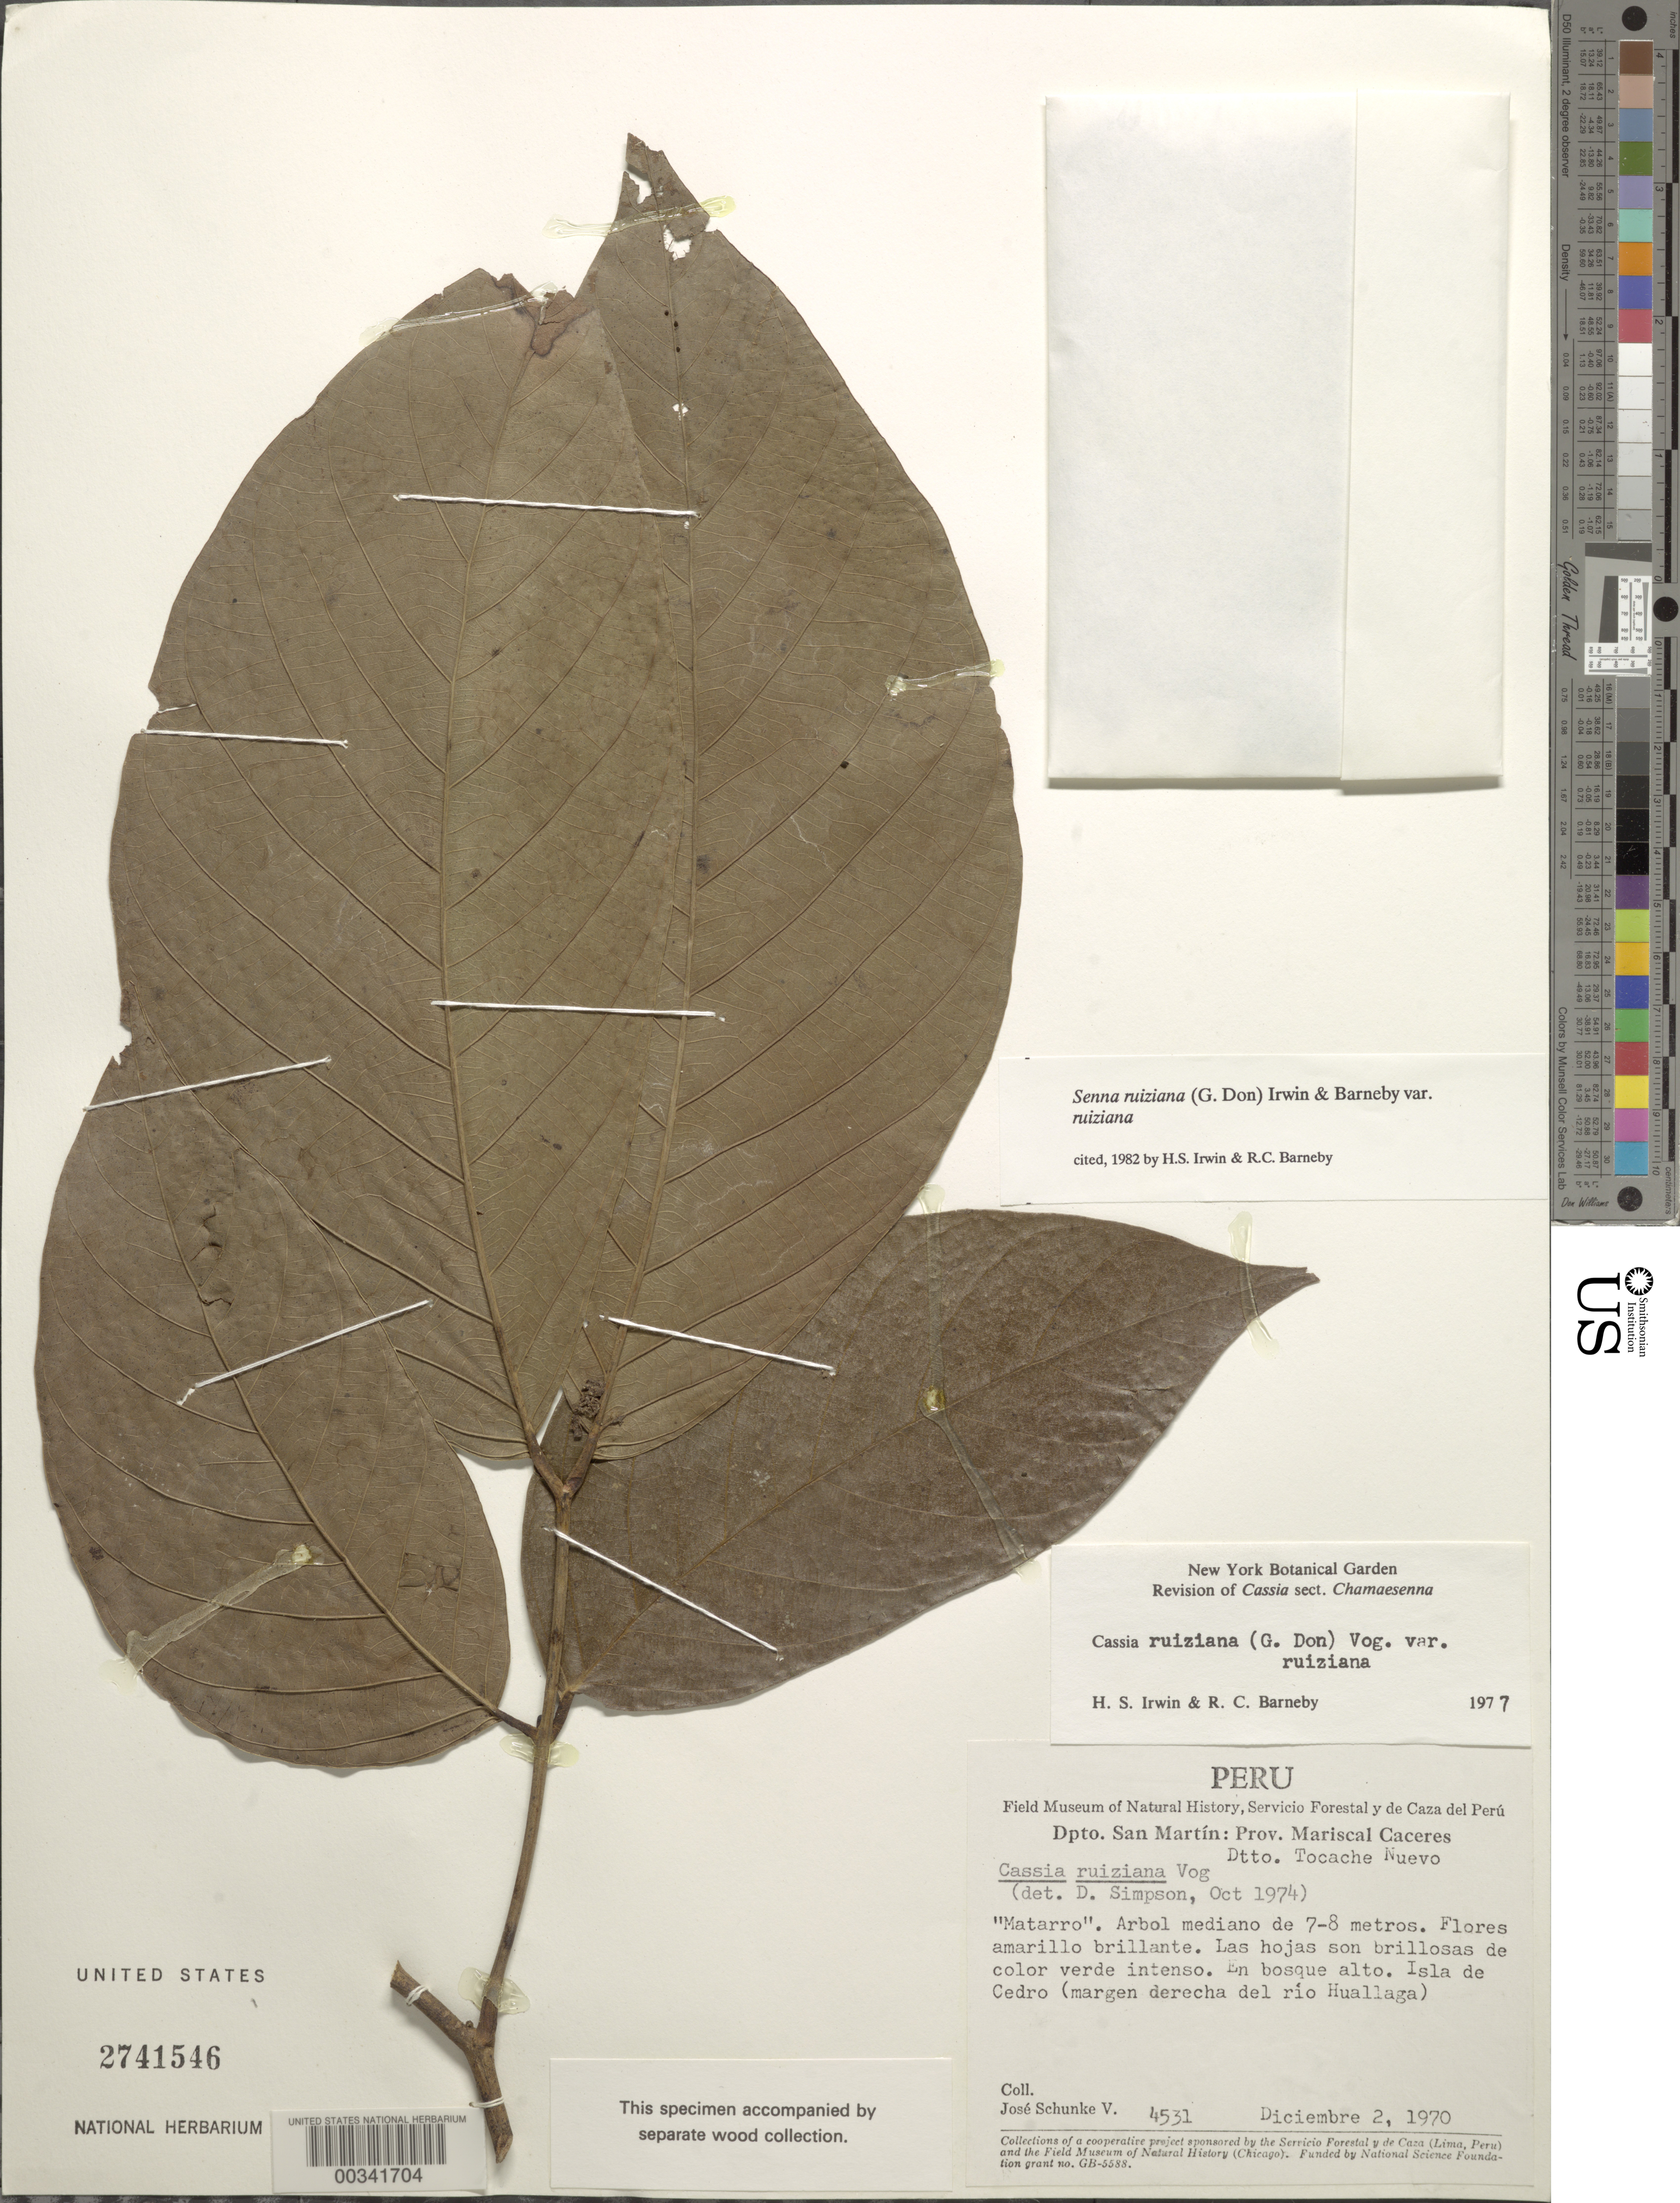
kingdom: Plantae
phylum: Tracheophyta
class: Magnoliopsida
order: Fabales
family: Fabaceae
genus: Senna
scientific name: Senna ruiziana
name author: (G. Don) H.S. Irwin & Barneby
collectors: J. Schunke Vigo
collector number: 4531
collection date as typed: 02 Dec 1970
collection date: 1970-12-02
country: Peru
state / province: San Martín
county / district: Mariscal Cáceres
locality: Tocache Nuevo Dtto.; Isla de Cedro (margen derecha del Río Huallaga)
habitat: En bosque alto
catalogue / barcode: US 2741546